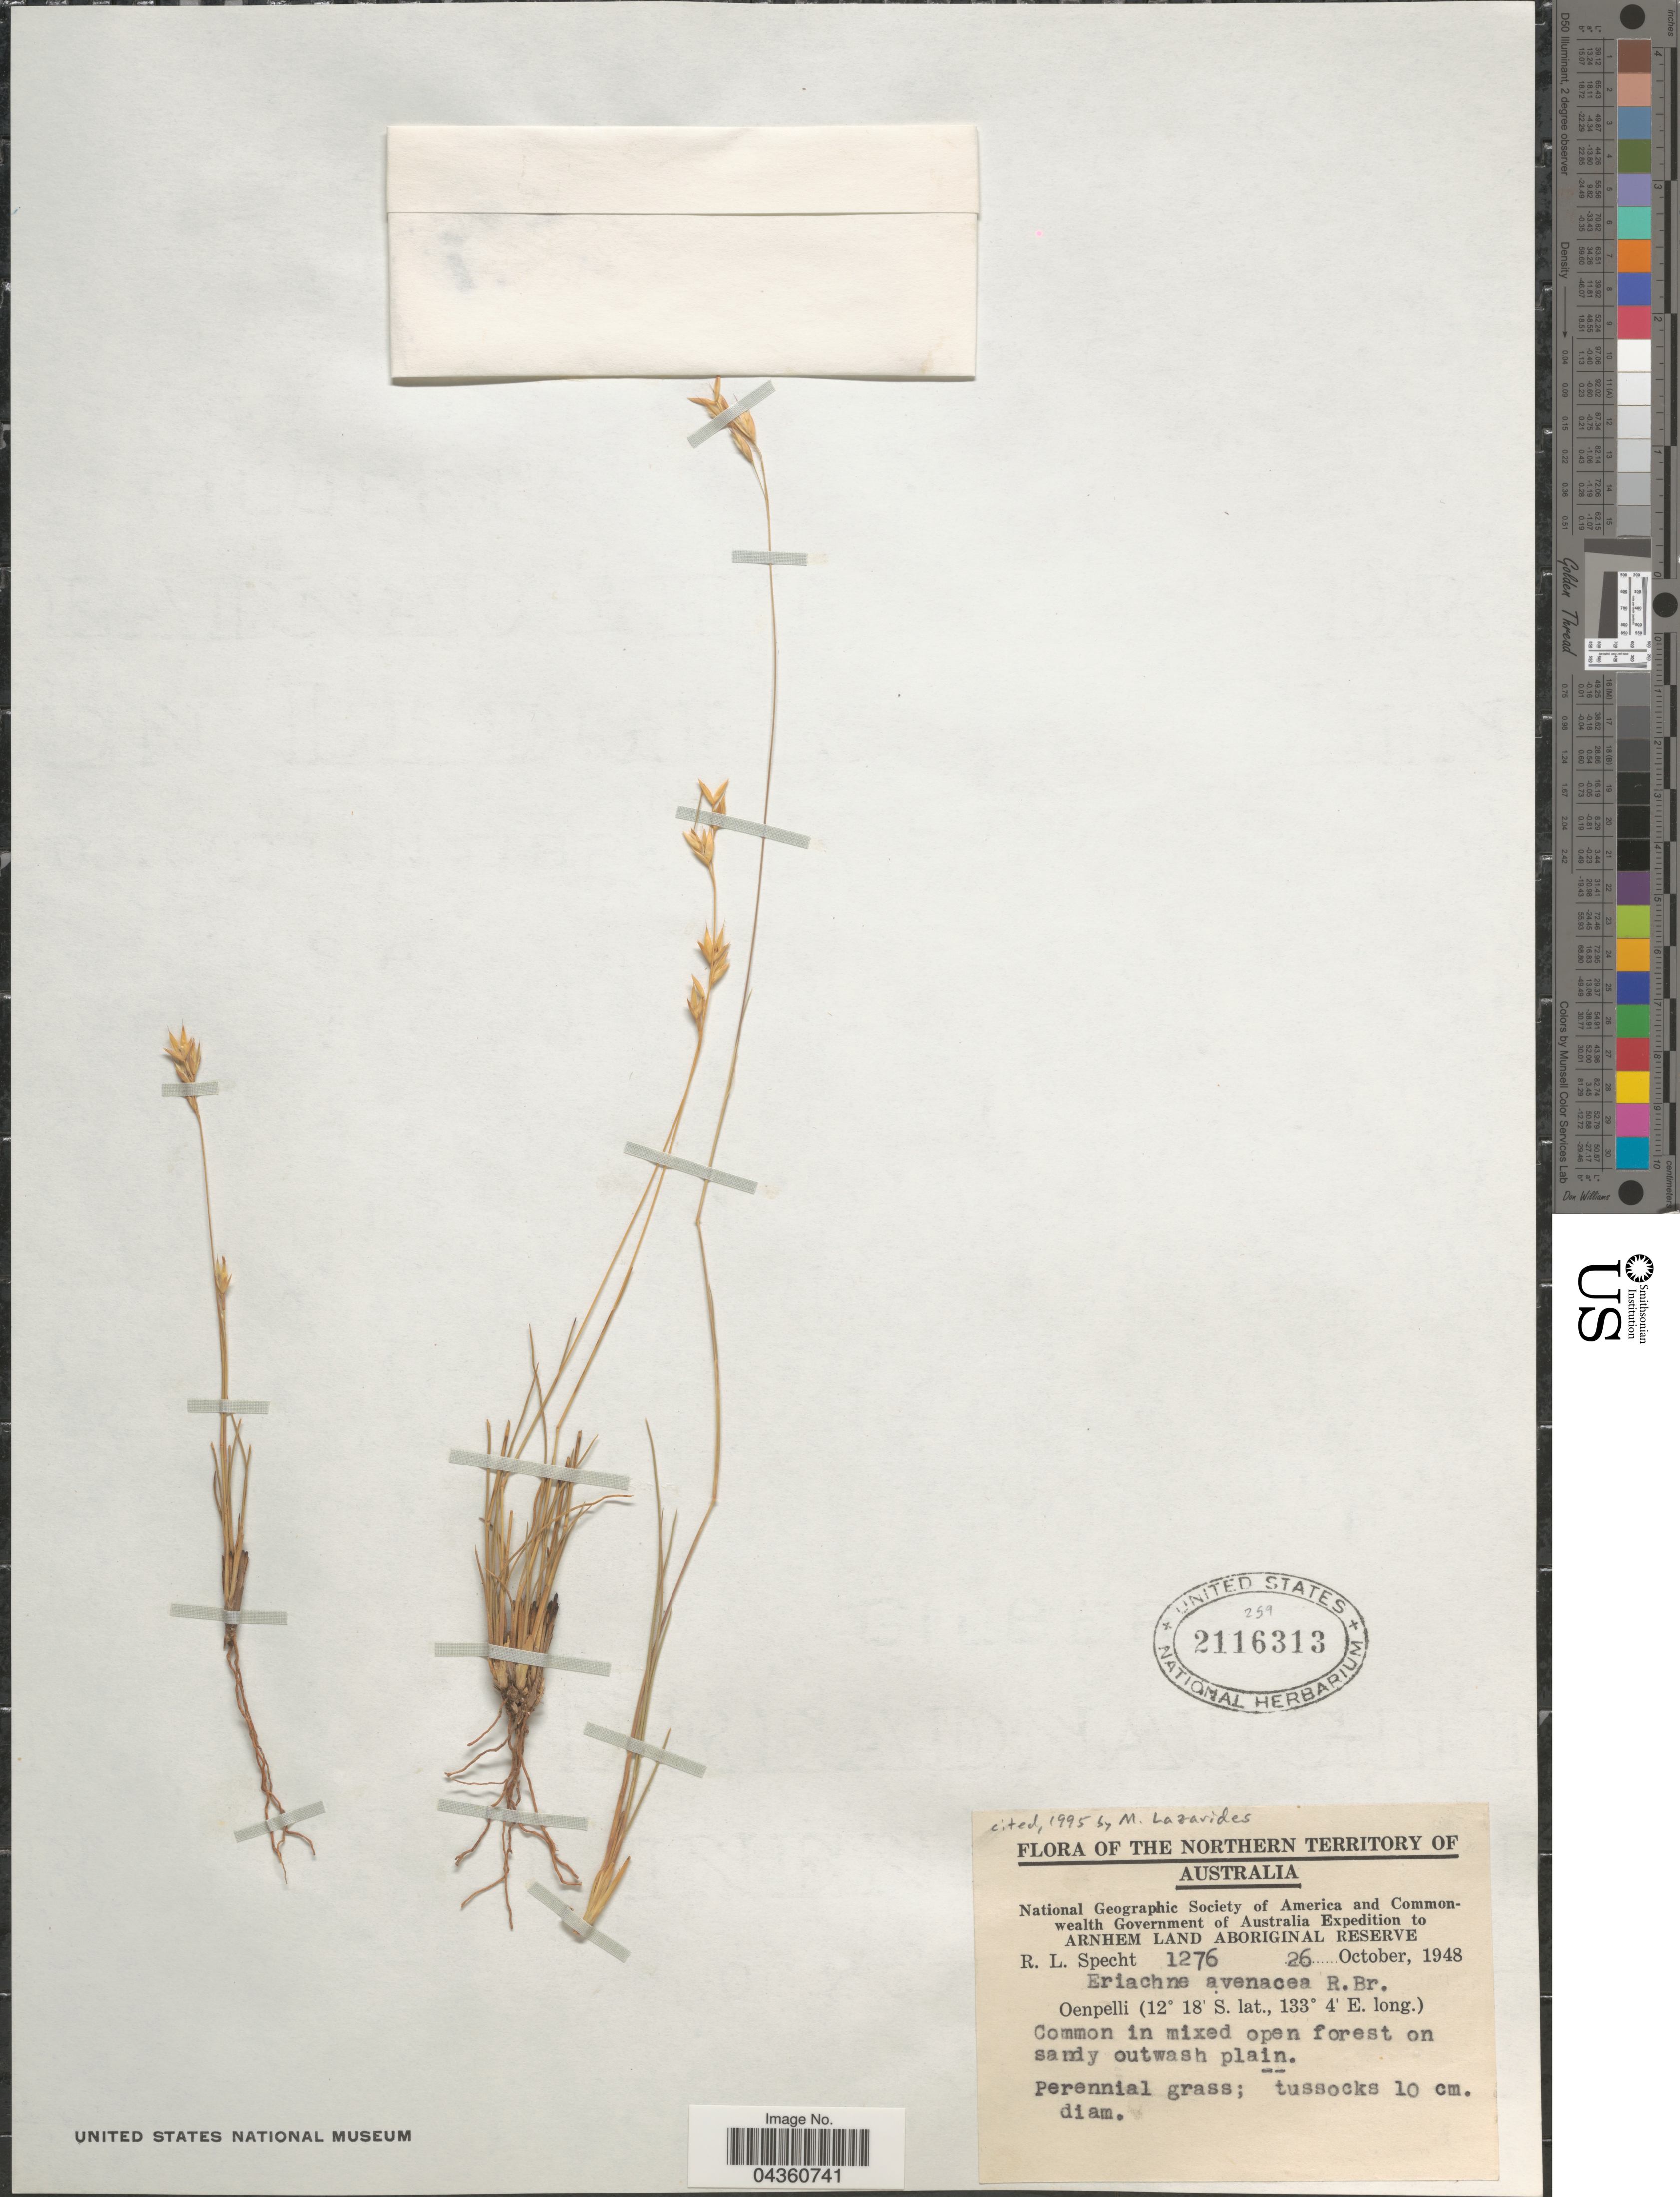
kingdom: Plantae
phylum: Tracheophyta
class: Liliopsida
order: Poales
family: Poaceae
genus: Eriachne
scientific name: Eriachne avenacea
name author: R. Br.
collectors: R. L. Specht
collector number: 1276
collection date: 1948-10-26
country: Australia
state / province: Northern Territory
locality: National Geographic Society of America and Commonwealth Government of Australia Expedition to Arnhem Land Aboriginal Reserve. Oenpelli. Common in mixed open forest on sandy outwash plain.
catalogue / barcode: US 2116313